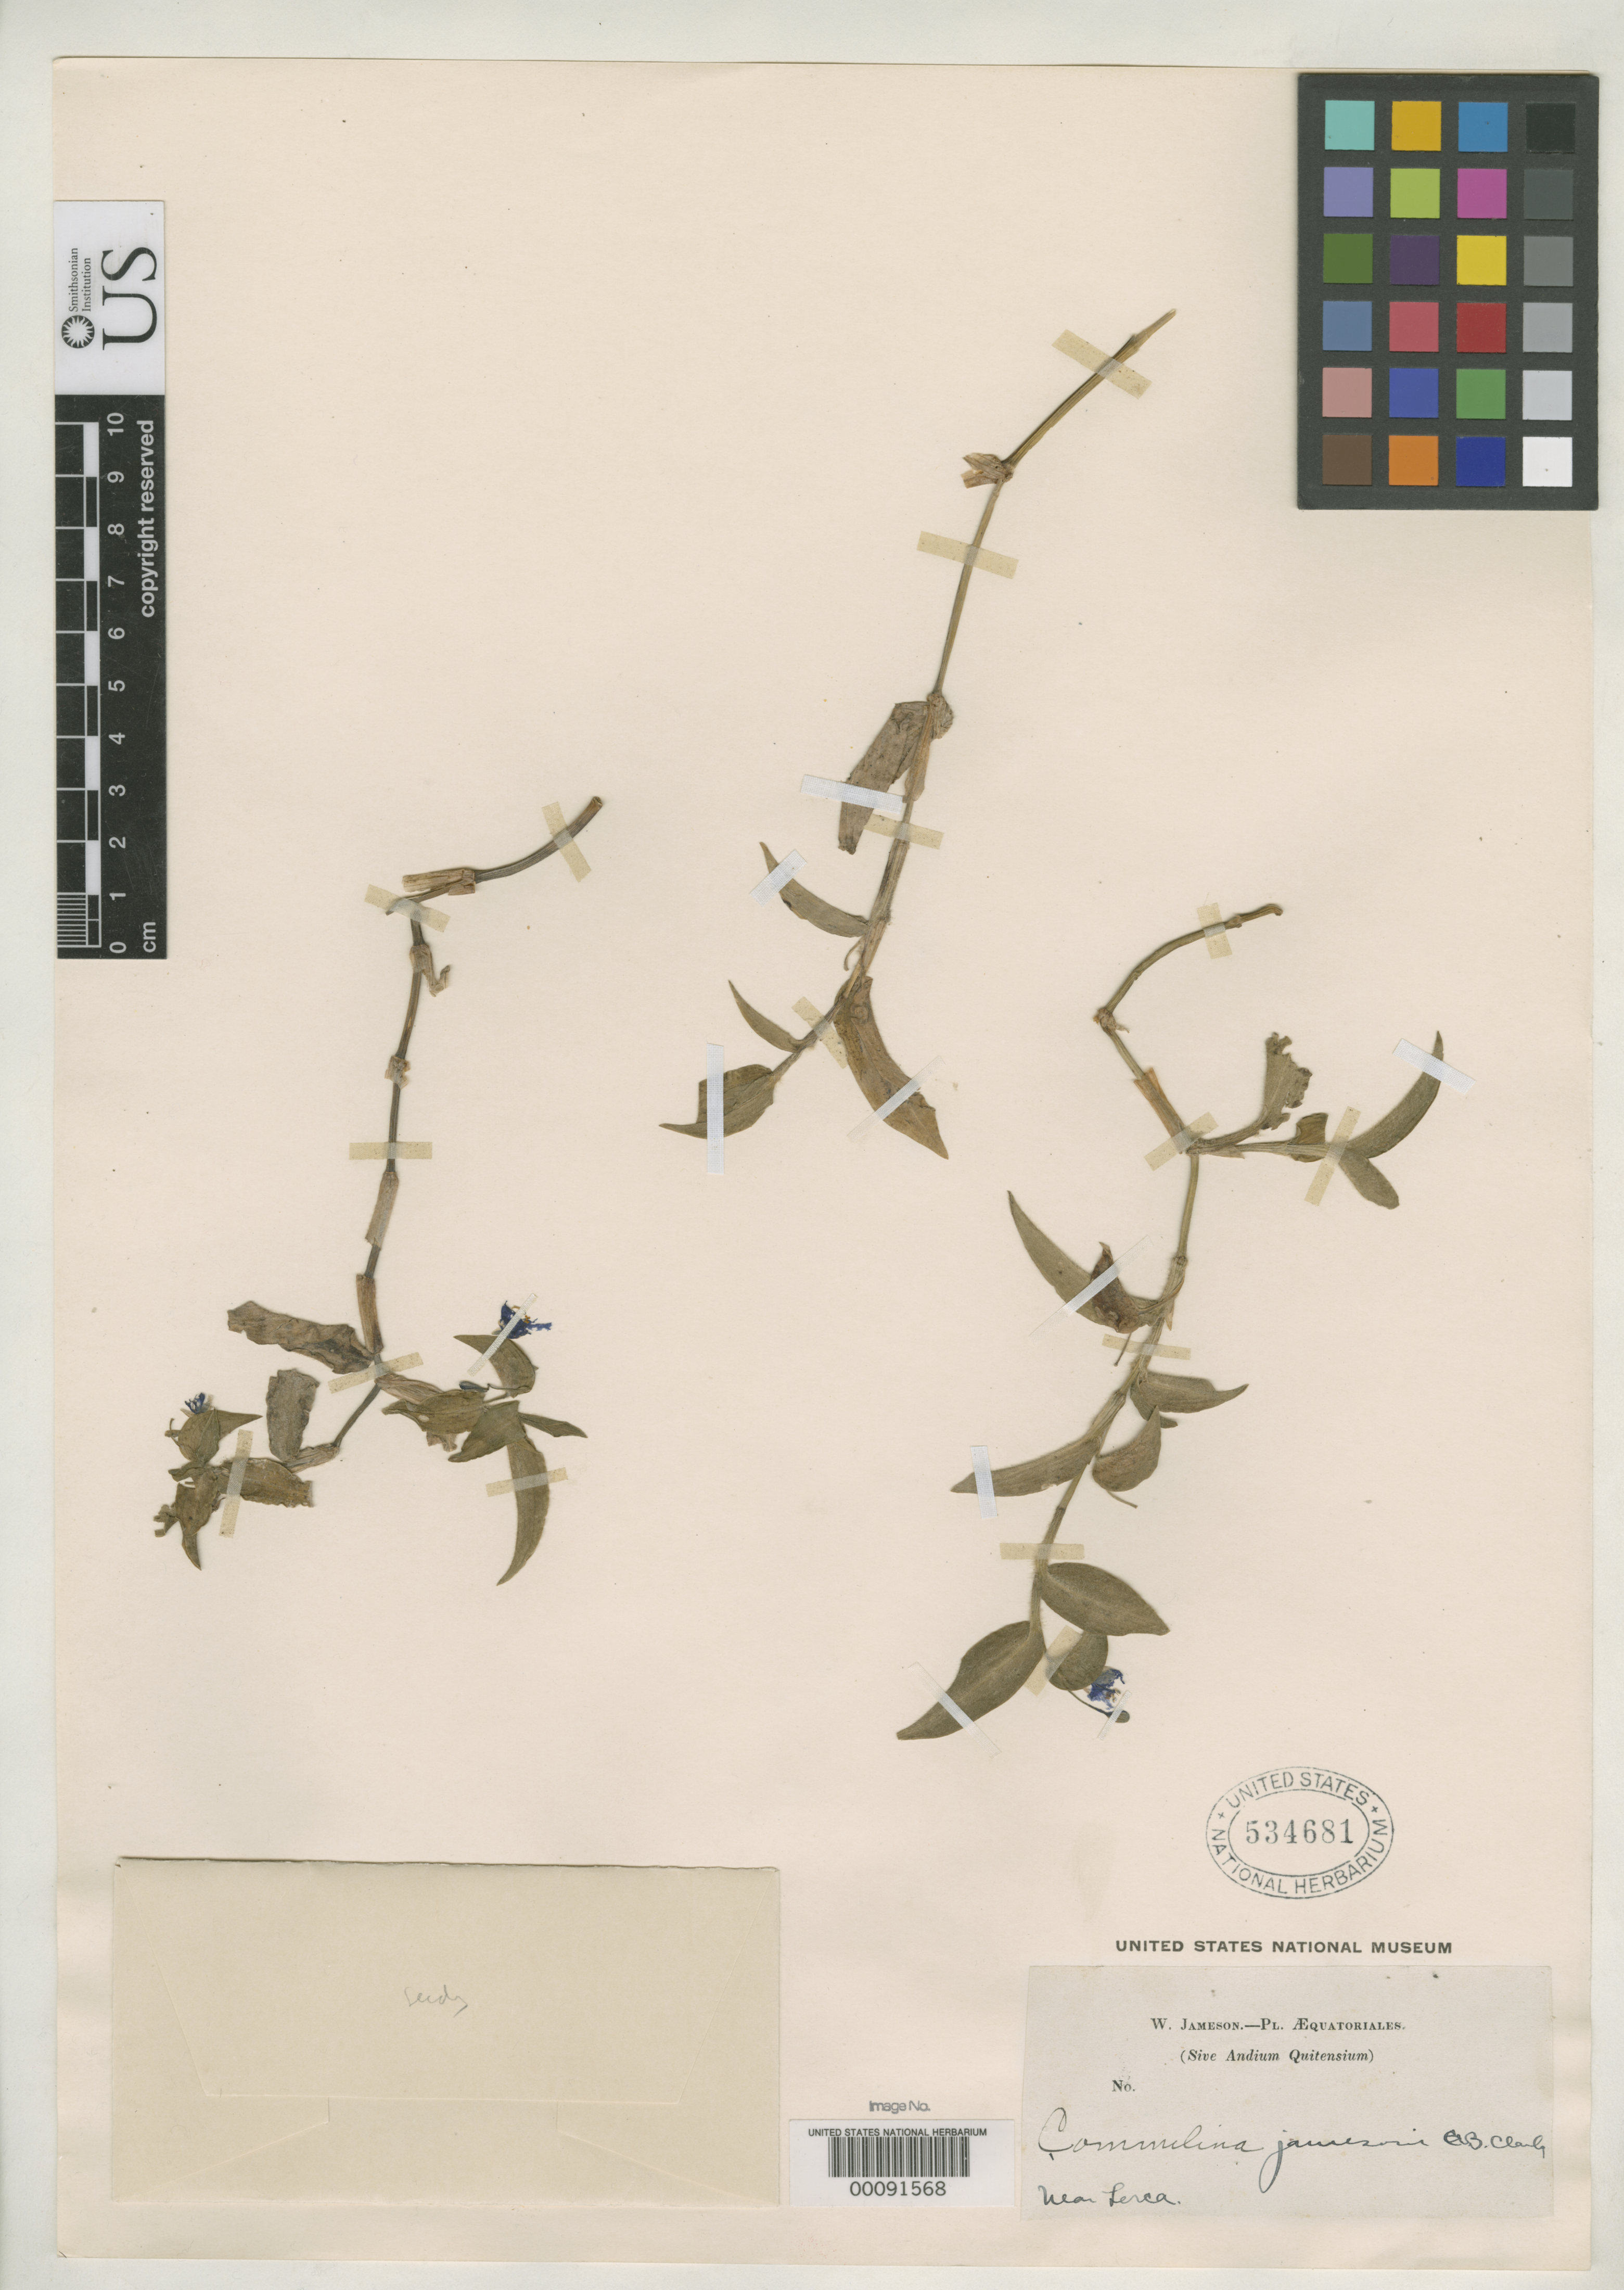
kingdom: Plantae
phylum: Tracheophyta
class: Liliopsida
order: Commelinales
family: Commelinaceae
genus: Commelina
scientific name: Commelina jamesonii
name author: C.B. Clarke in A. DC.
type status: Isosyntype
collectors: W. Jameson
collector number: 177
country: Ecuador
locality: Near Lerca.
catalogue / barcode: US 534681